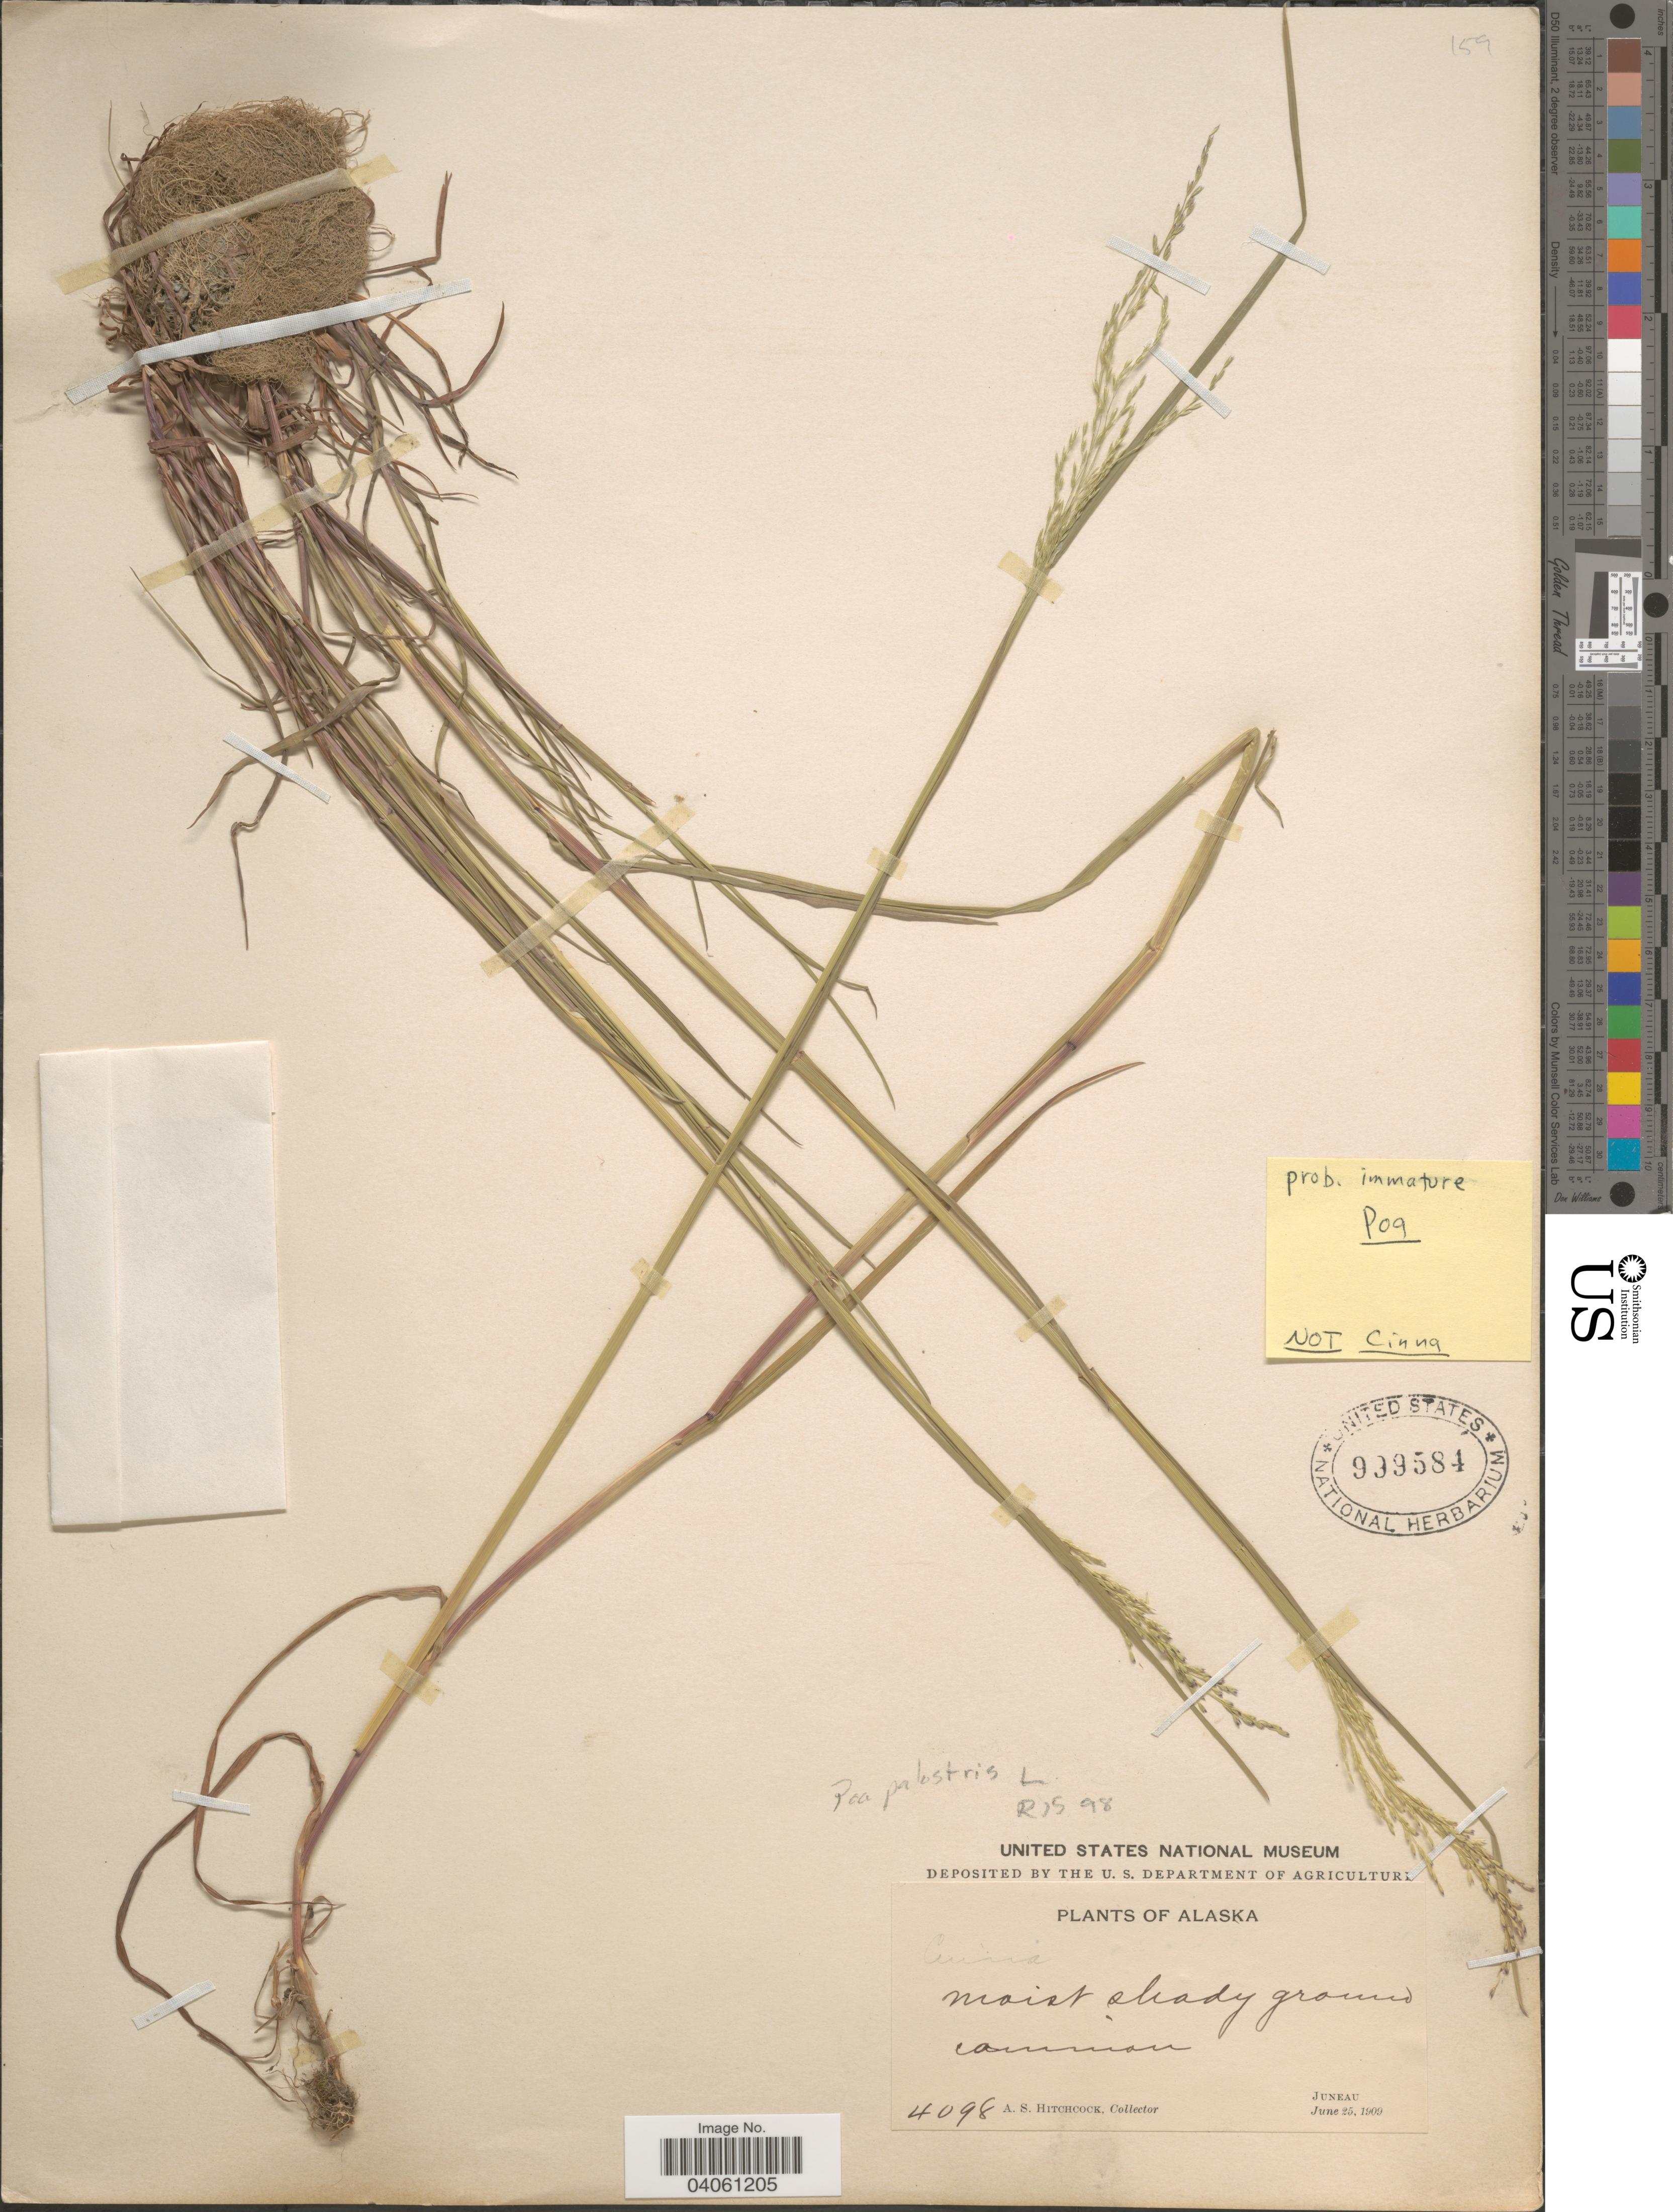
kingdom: Plantae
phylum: Tracheophyta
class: Liliopsida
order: Poales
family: Poaceae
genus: Poa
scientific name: Poa palustris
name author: L.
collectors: A. S. Hitchcock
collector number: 4098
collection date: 1909-06-25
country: United States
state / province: Alaska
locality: Juneau.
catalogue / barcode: US 999584